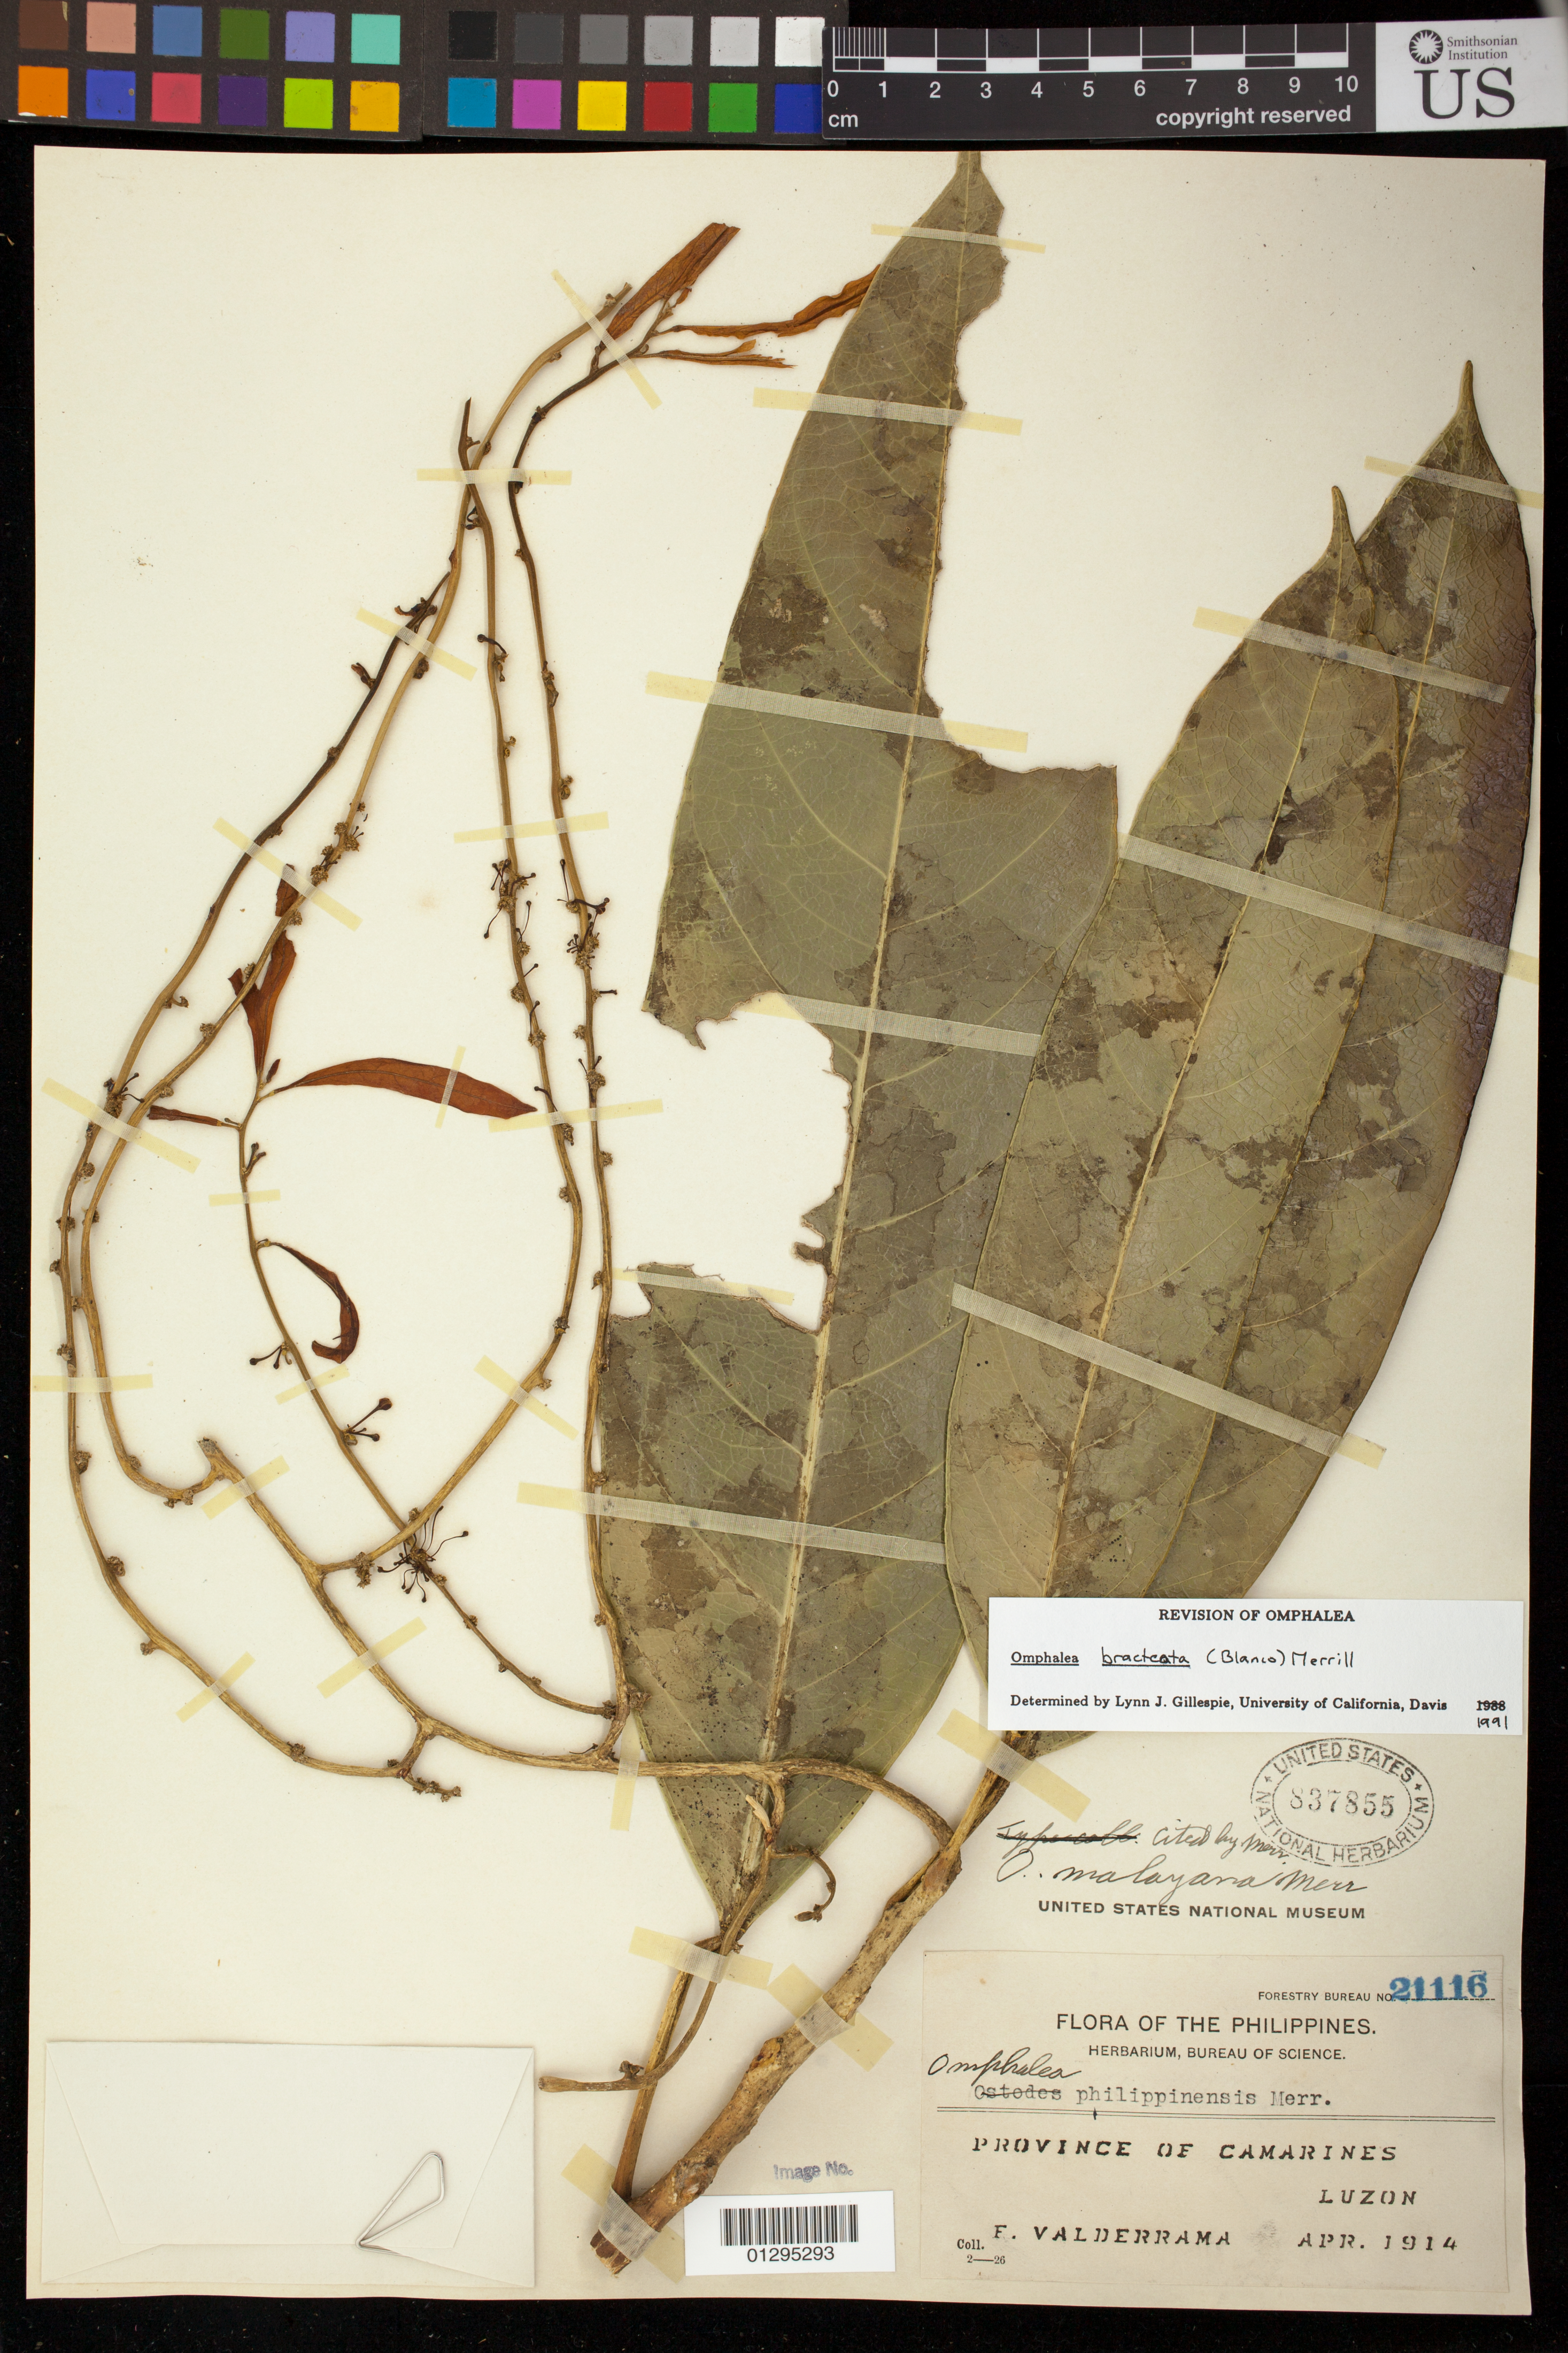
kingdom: Plantae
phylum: Tracheophyta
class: Magnoliopsida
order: Malpighiales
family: Euphorbiaceae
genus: Omphalea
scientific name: Omphalea bracteata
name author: (Blanco) Merr.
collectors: F. Valderrama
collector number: For. Bur. 21116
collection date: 1914-04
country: Philippines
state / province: Bicol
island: Luzon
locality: Province of Camarines, Luzon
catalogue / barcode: US 837855